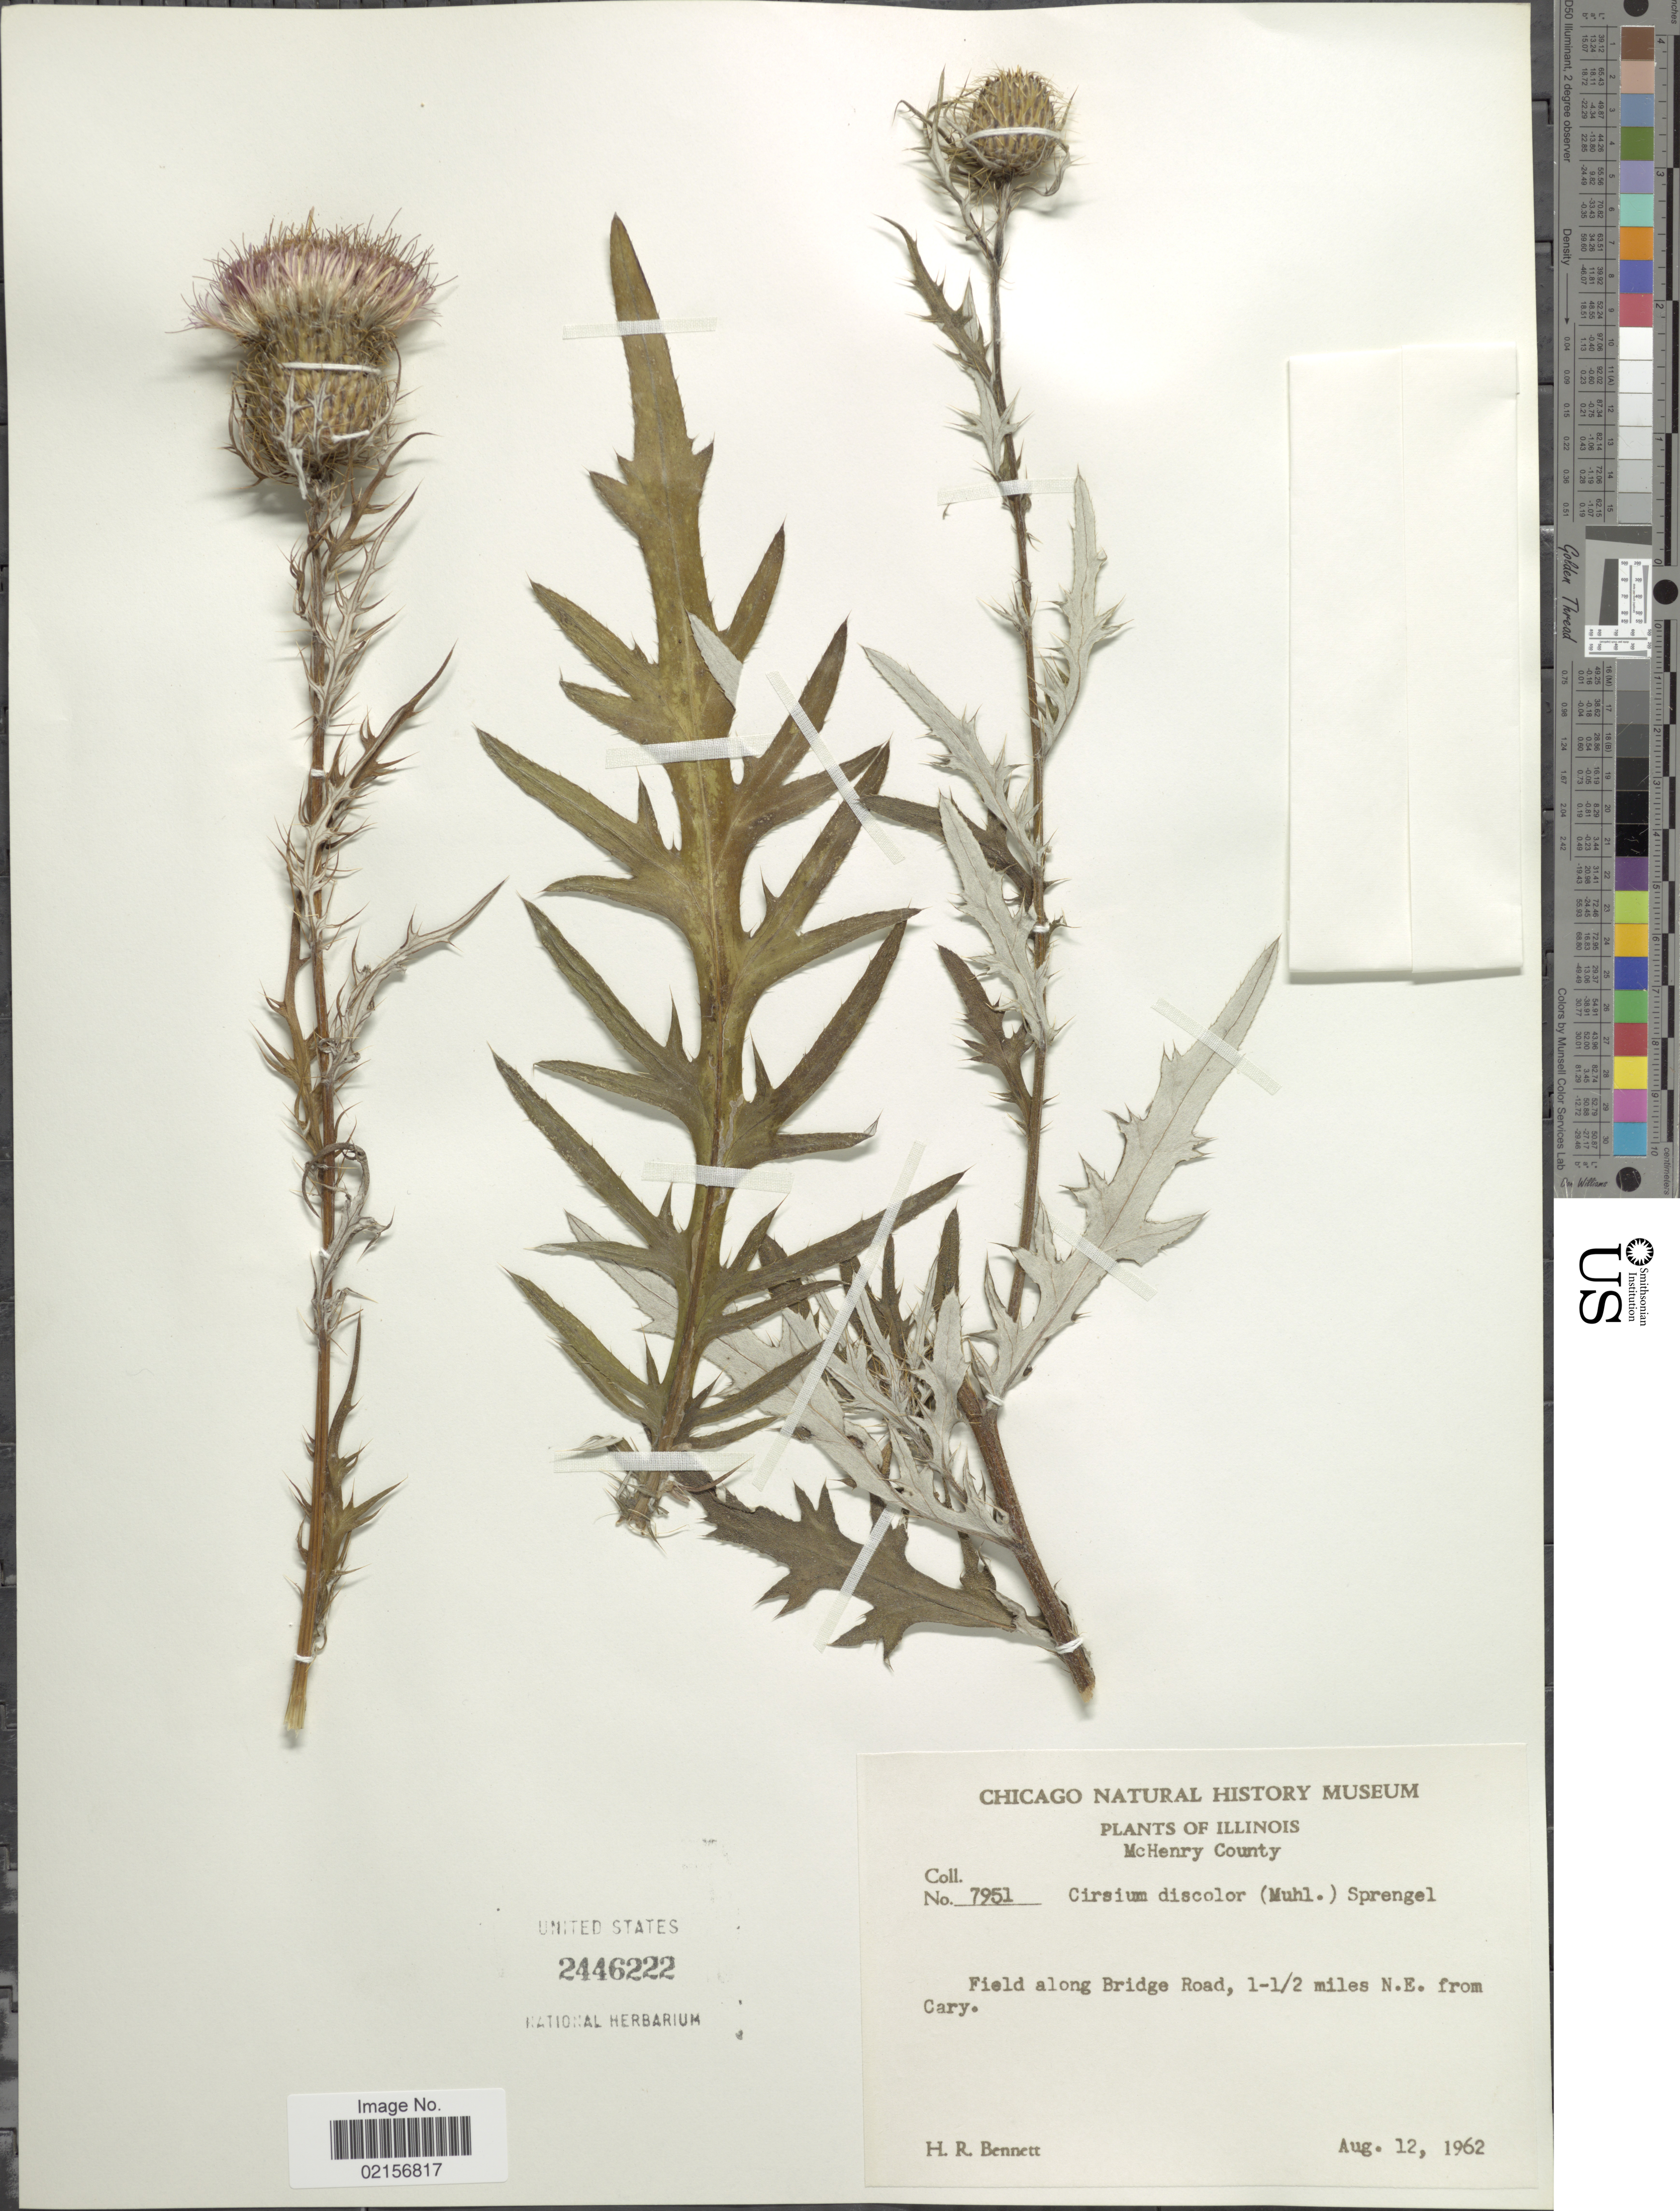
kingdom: Plantae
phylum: Tracheophyta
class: Magnoliopsida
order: Asterales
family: Asteraceae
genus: Cirsium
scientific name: Cirsium discolor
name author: (Muhl. ex Willd.) Spreng.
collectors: H. R. Bennett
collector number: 7951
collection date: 1962-08-12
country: United States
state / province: Illinois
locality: McHenry County, field along Bridge Road, 1-½ miles N.E. from Cary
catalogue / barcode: US 2446222